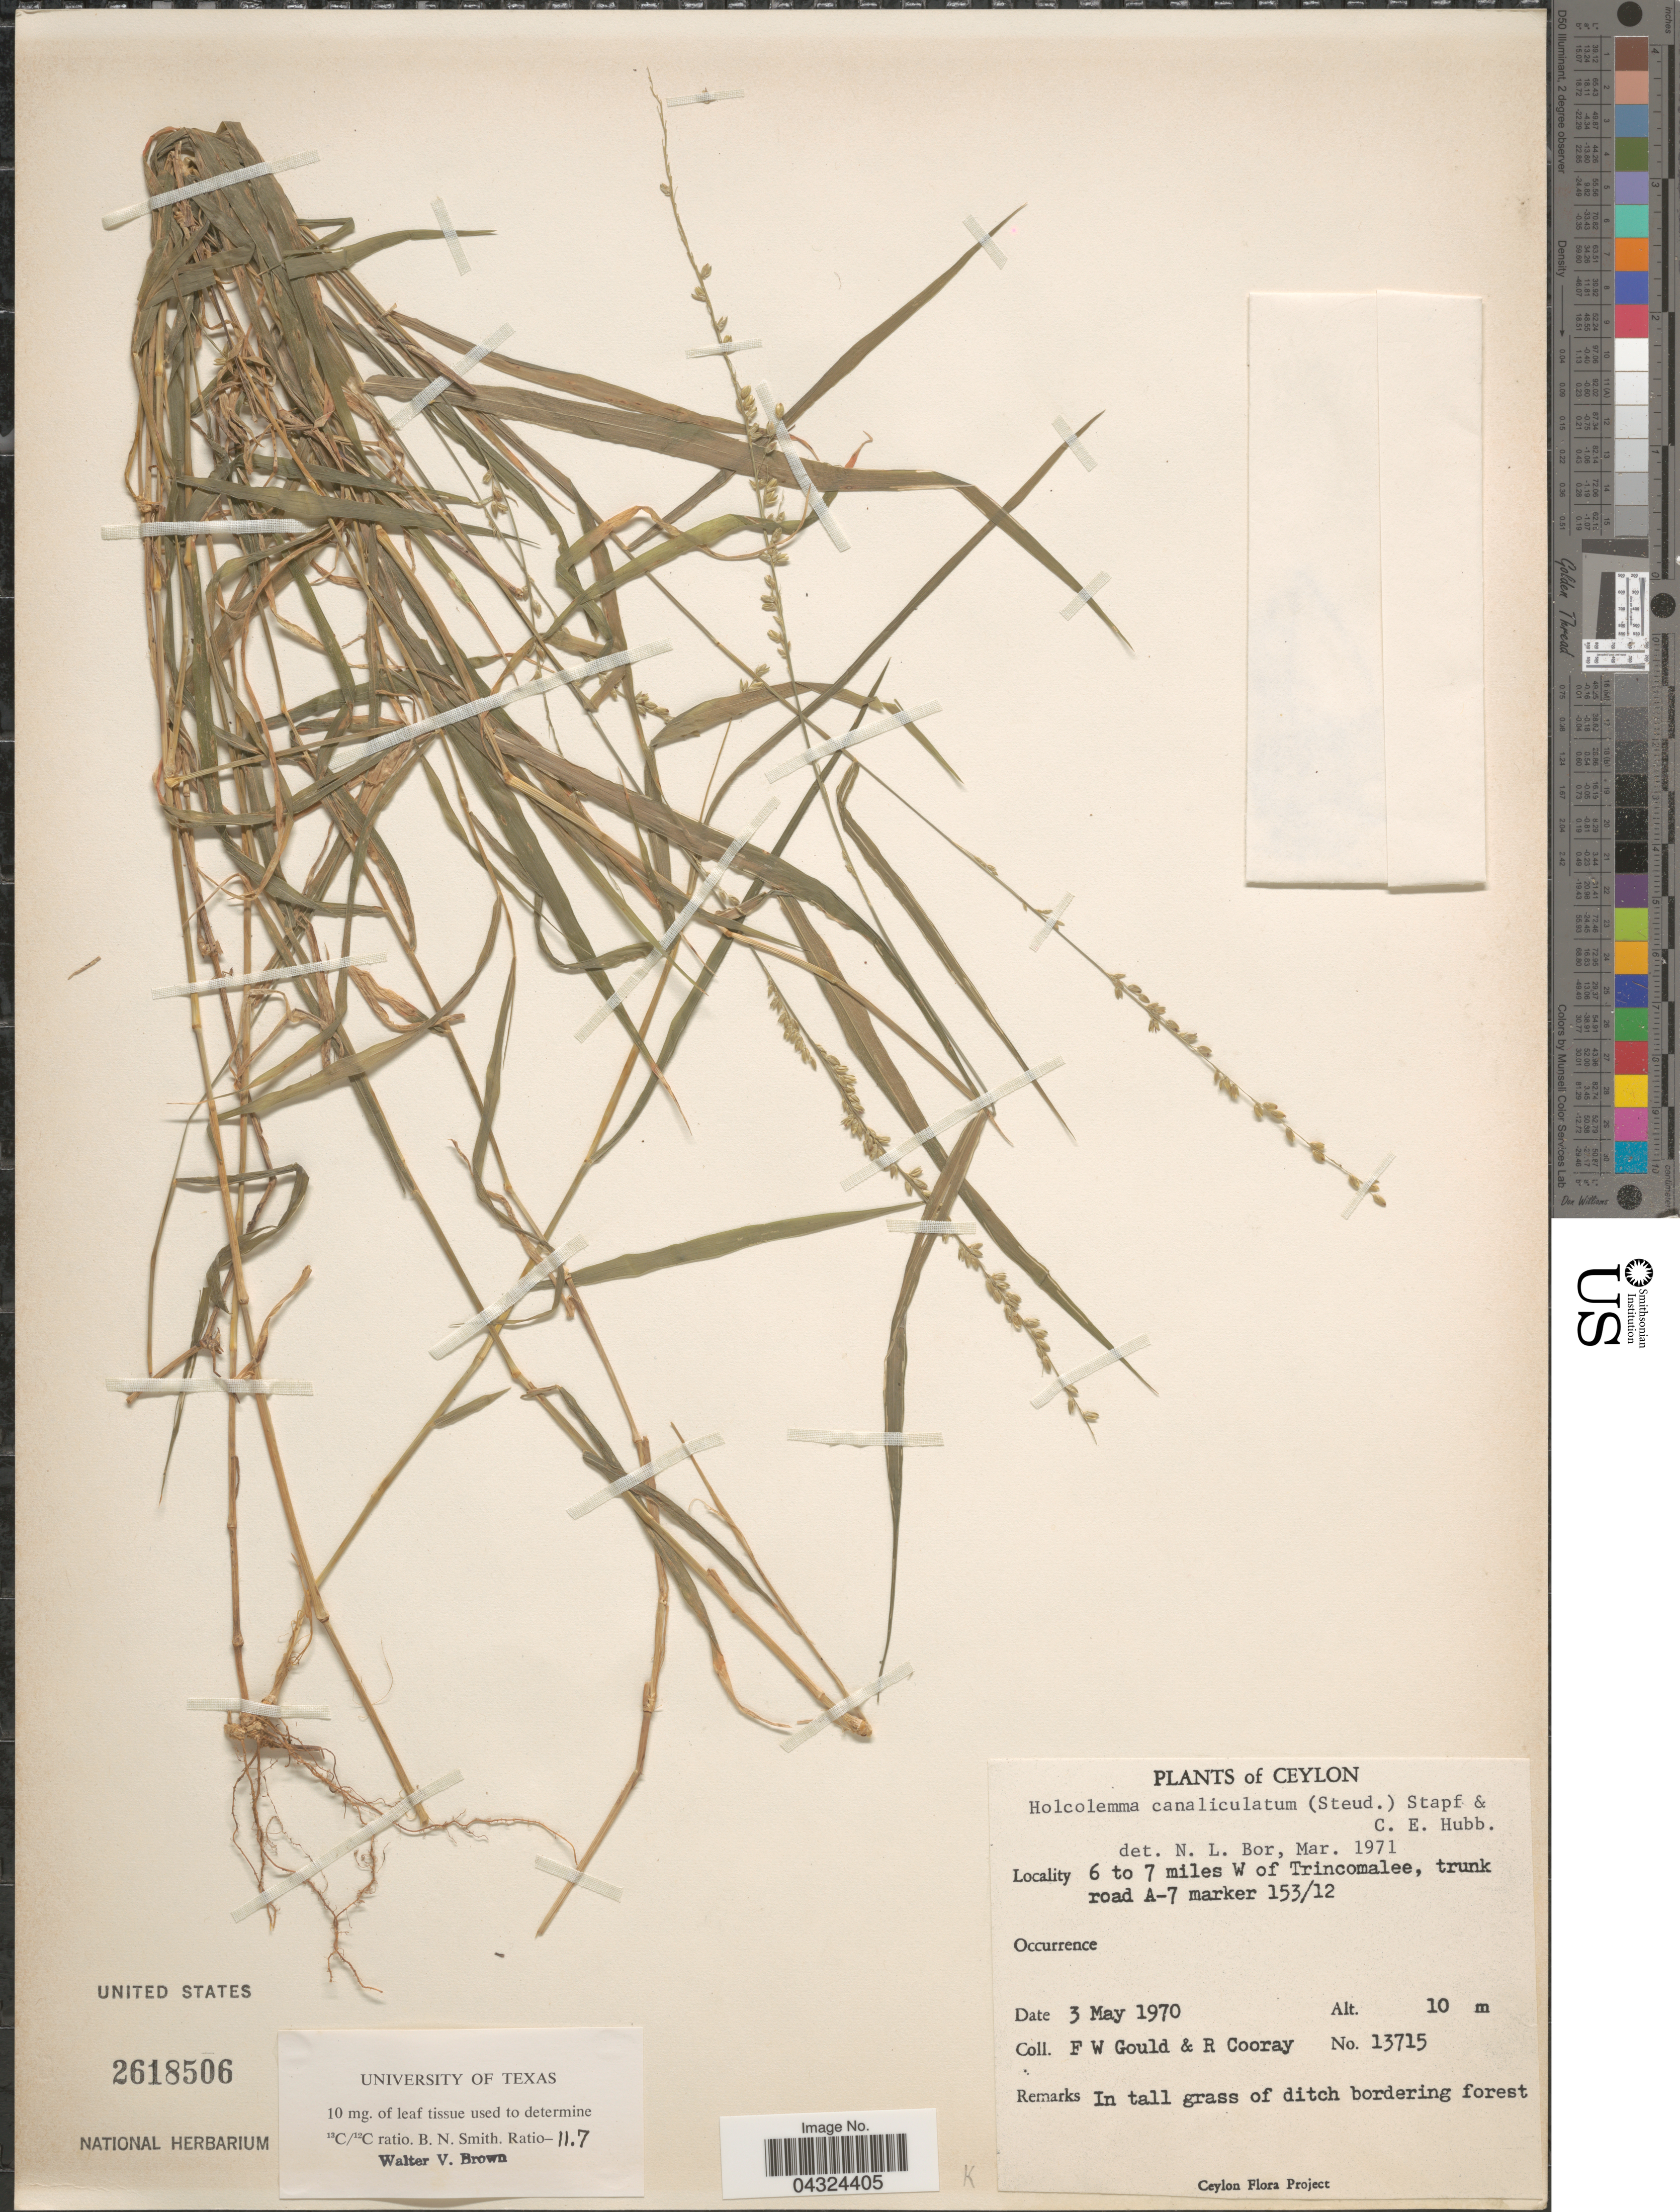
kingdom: Plantae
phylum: Tracheophyta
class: Liliopsida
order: Poales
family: Poaceae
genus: Holcolemma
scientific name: Holcolemma canaliculatum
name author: (Nees) Stapf & C. E. Hubb.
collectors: F. W. Gould & R. Cooray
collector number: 13715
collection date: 1970-05-03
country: Sri Lanka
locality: Ceylon. 6 to 7 miles W of Trincomalee, trunk road A-7 marker 153/12.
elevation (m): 10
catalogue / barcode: US 2618506